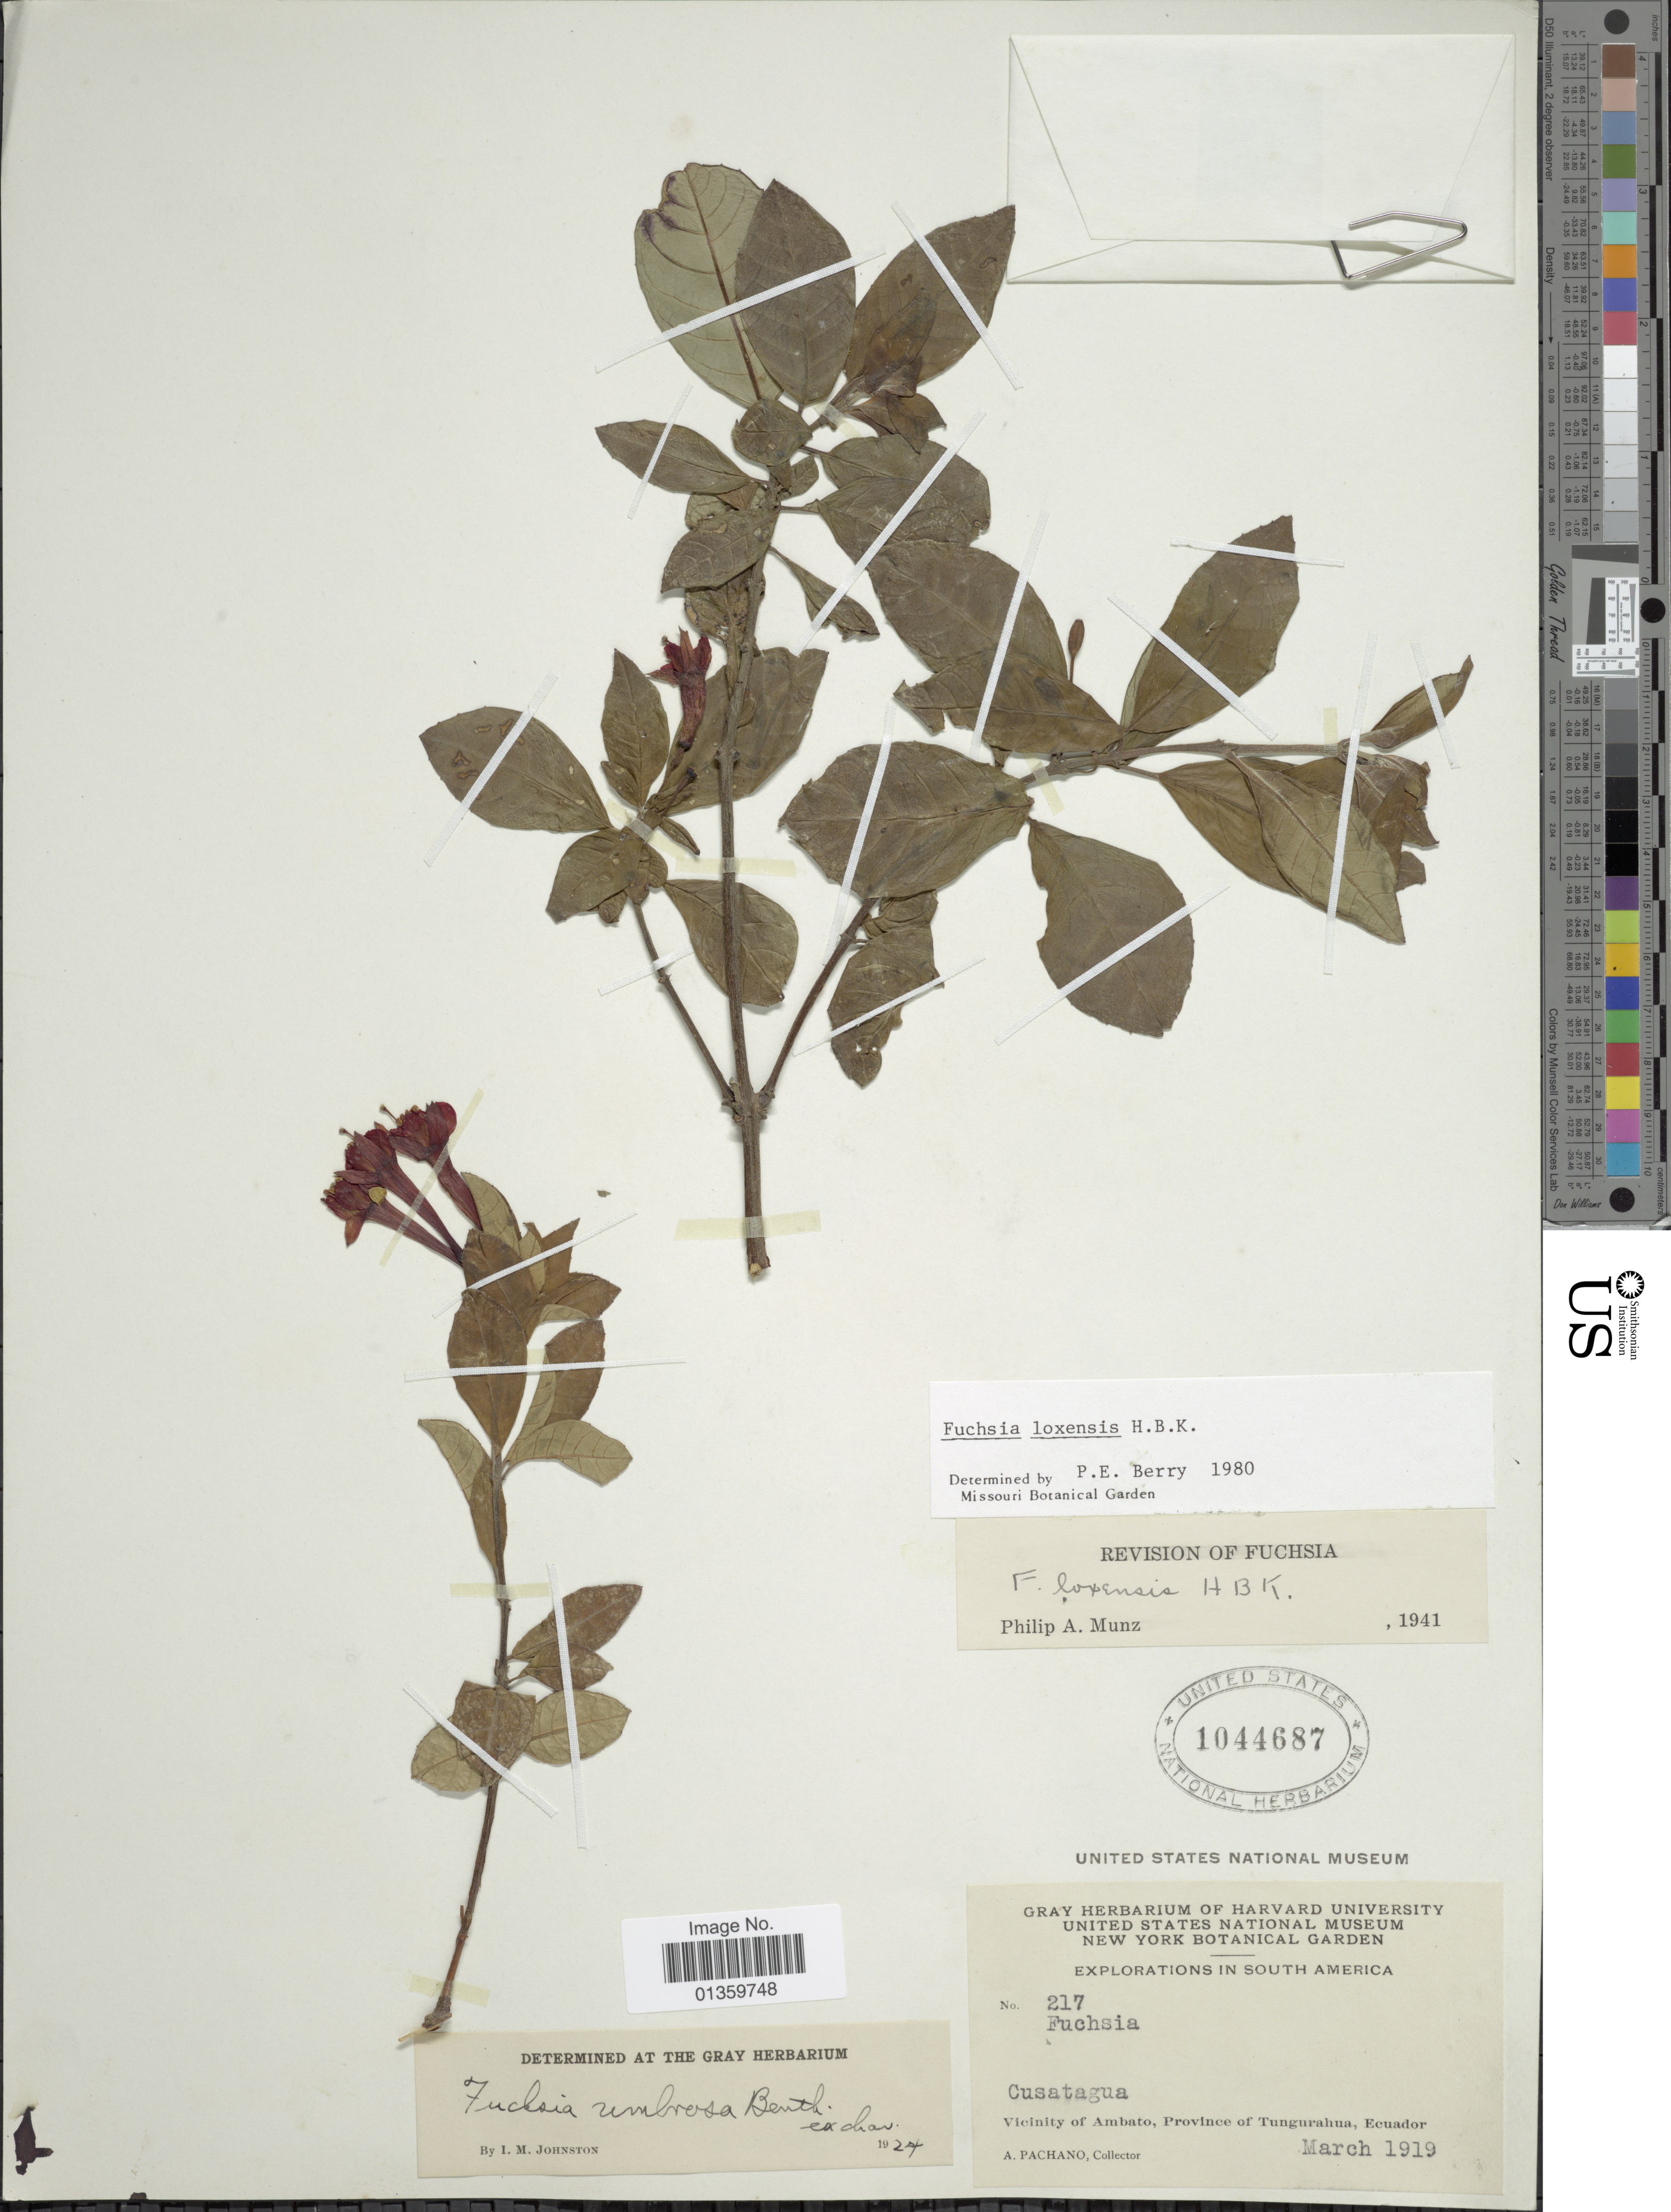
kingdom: Plantae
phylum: Tracheophyta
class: Magnoliopsida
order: Myrtales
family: Onagraceae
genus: Fuchsia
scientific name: Fuchsia loxensis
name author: Kunth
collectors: A. Pachano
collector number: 217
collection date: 1919-03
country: Ecuador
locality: Cusatagua, Vicinity of Ambato, Province of Tungurahua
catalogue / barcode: US 1044687